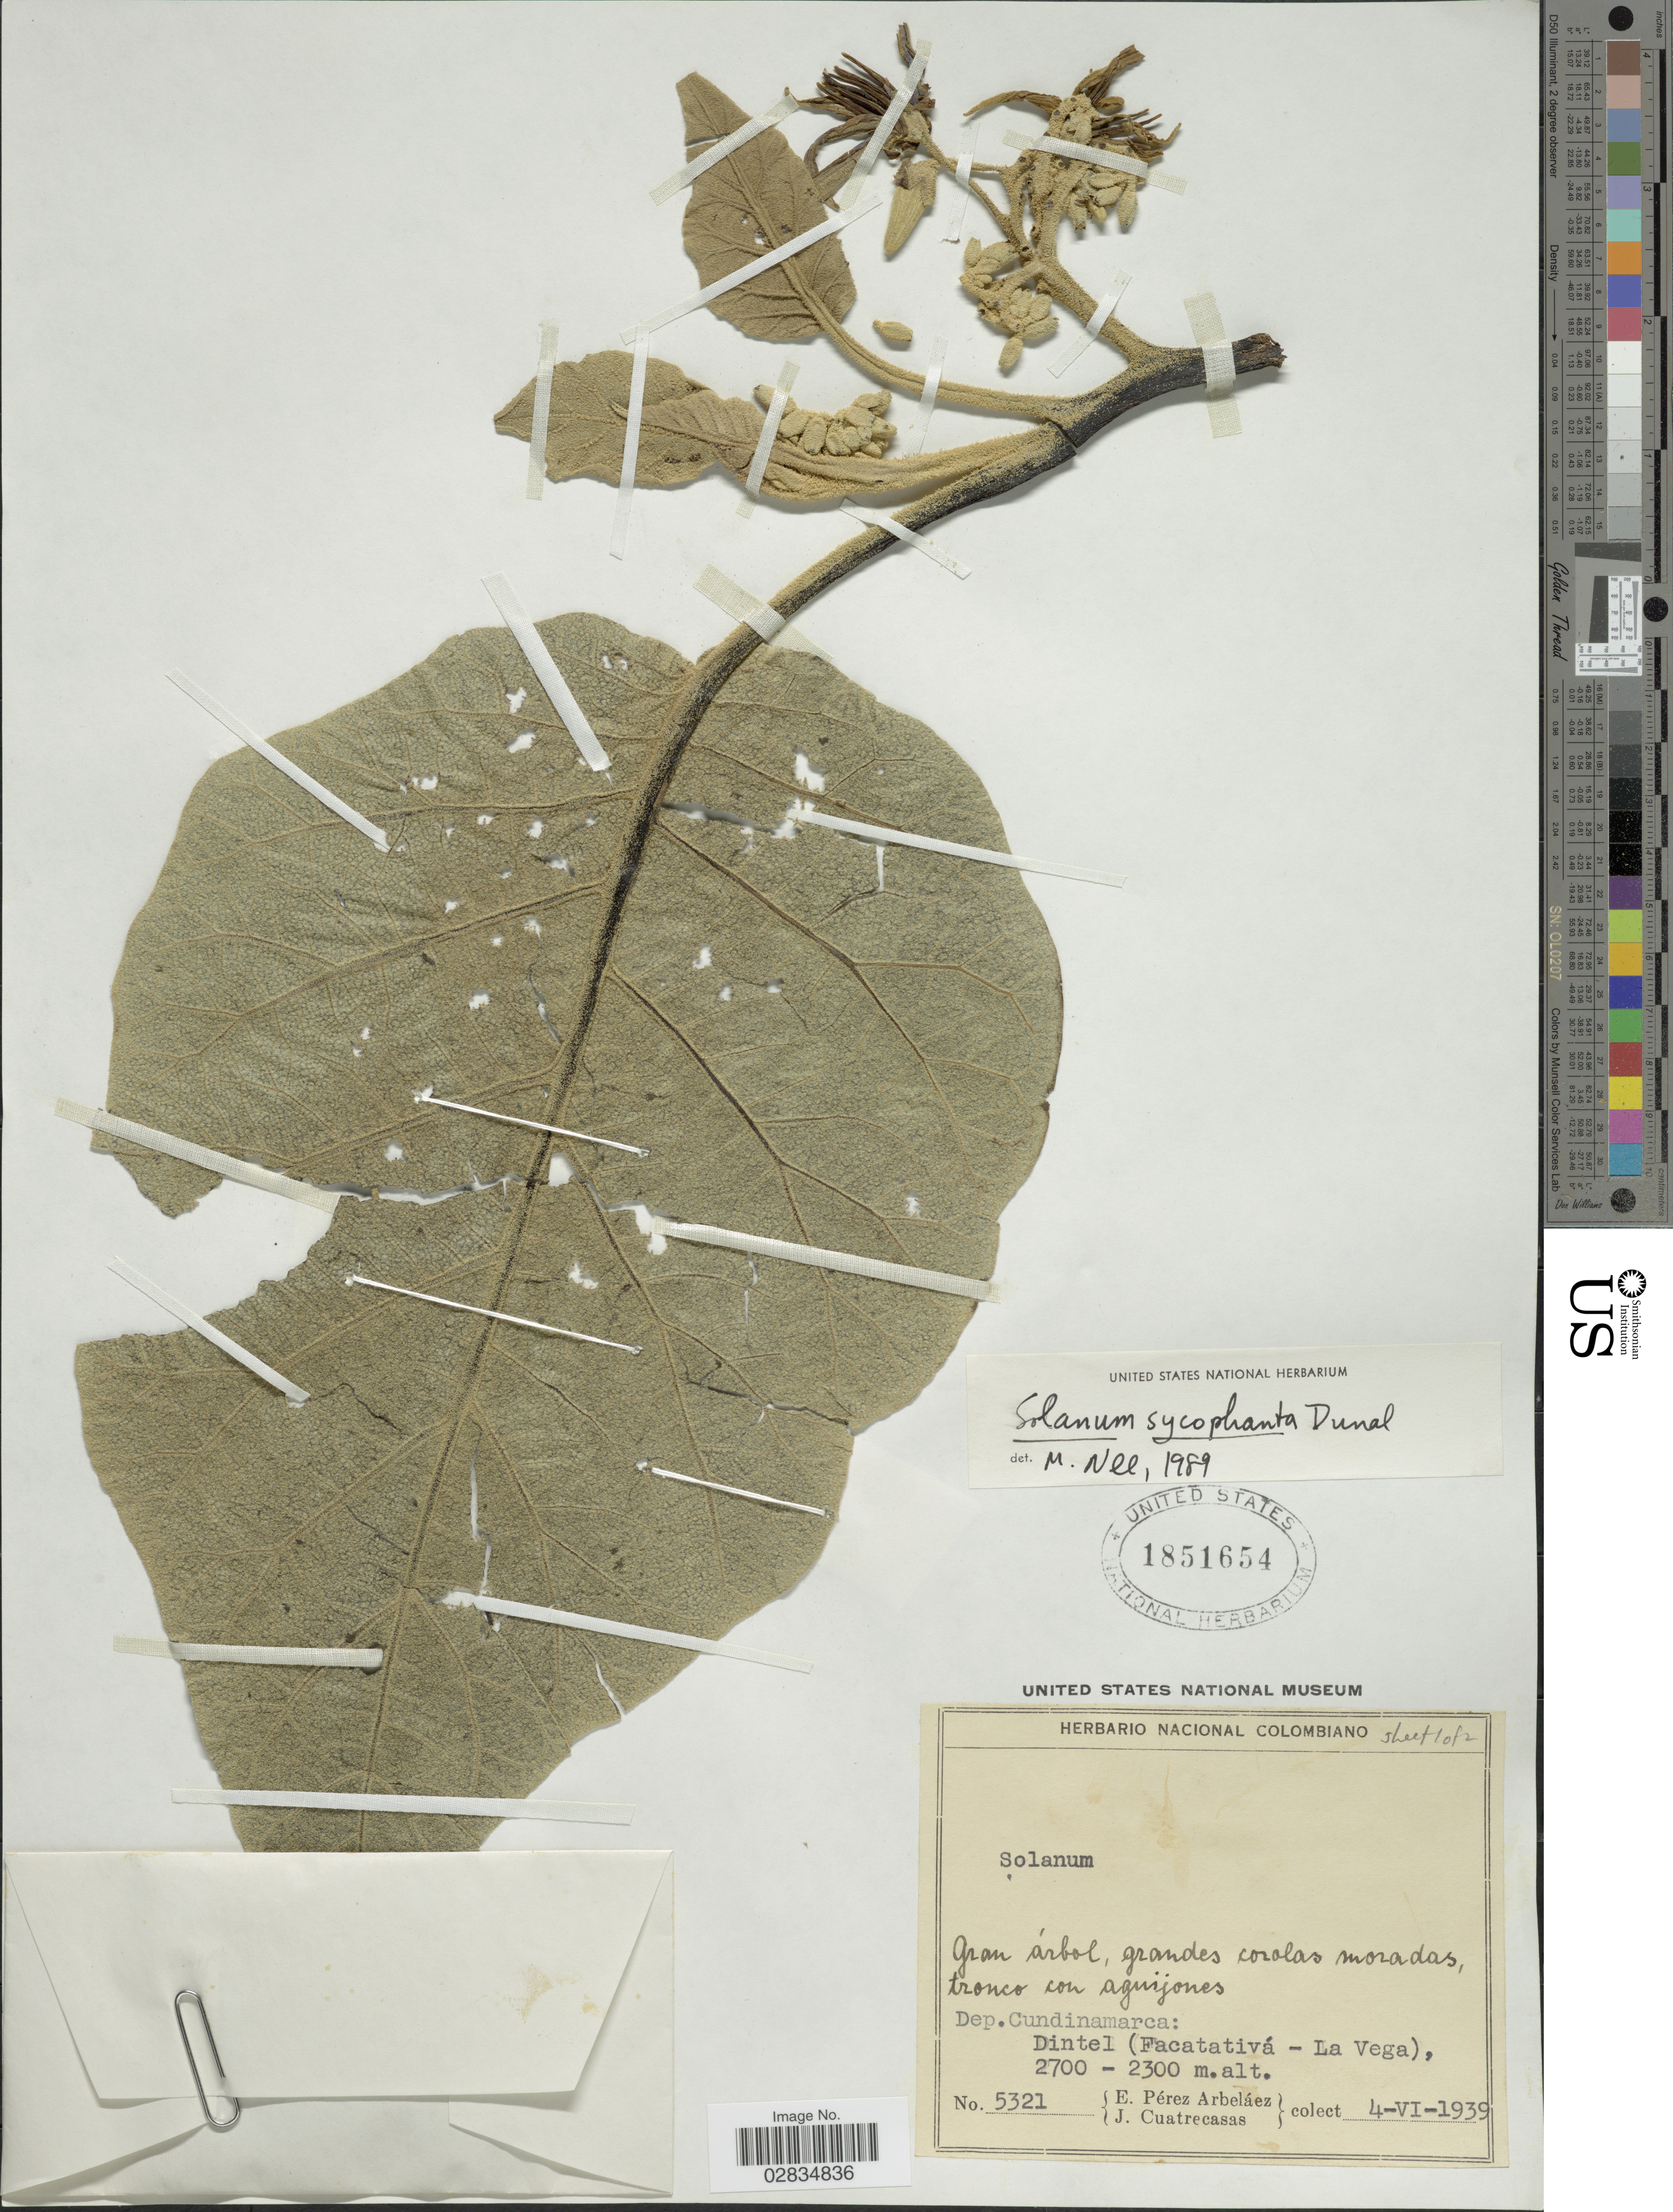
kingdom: Plantae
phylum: Tracheophyta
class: Magnoliopsida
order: Solanales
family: Solanaceae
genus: Solanum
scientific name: Solanum sycophanta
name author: Dunal in DC.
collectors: E. Pérez Arbeláez & J. Cuatrecasas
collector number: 5321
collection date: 1939-06-04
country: Colombia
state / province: Cundinamarca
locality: Dep. Cundinamarca: Dintel (Facatativá-La Vega).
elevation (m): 2300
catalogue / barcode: US 1851654